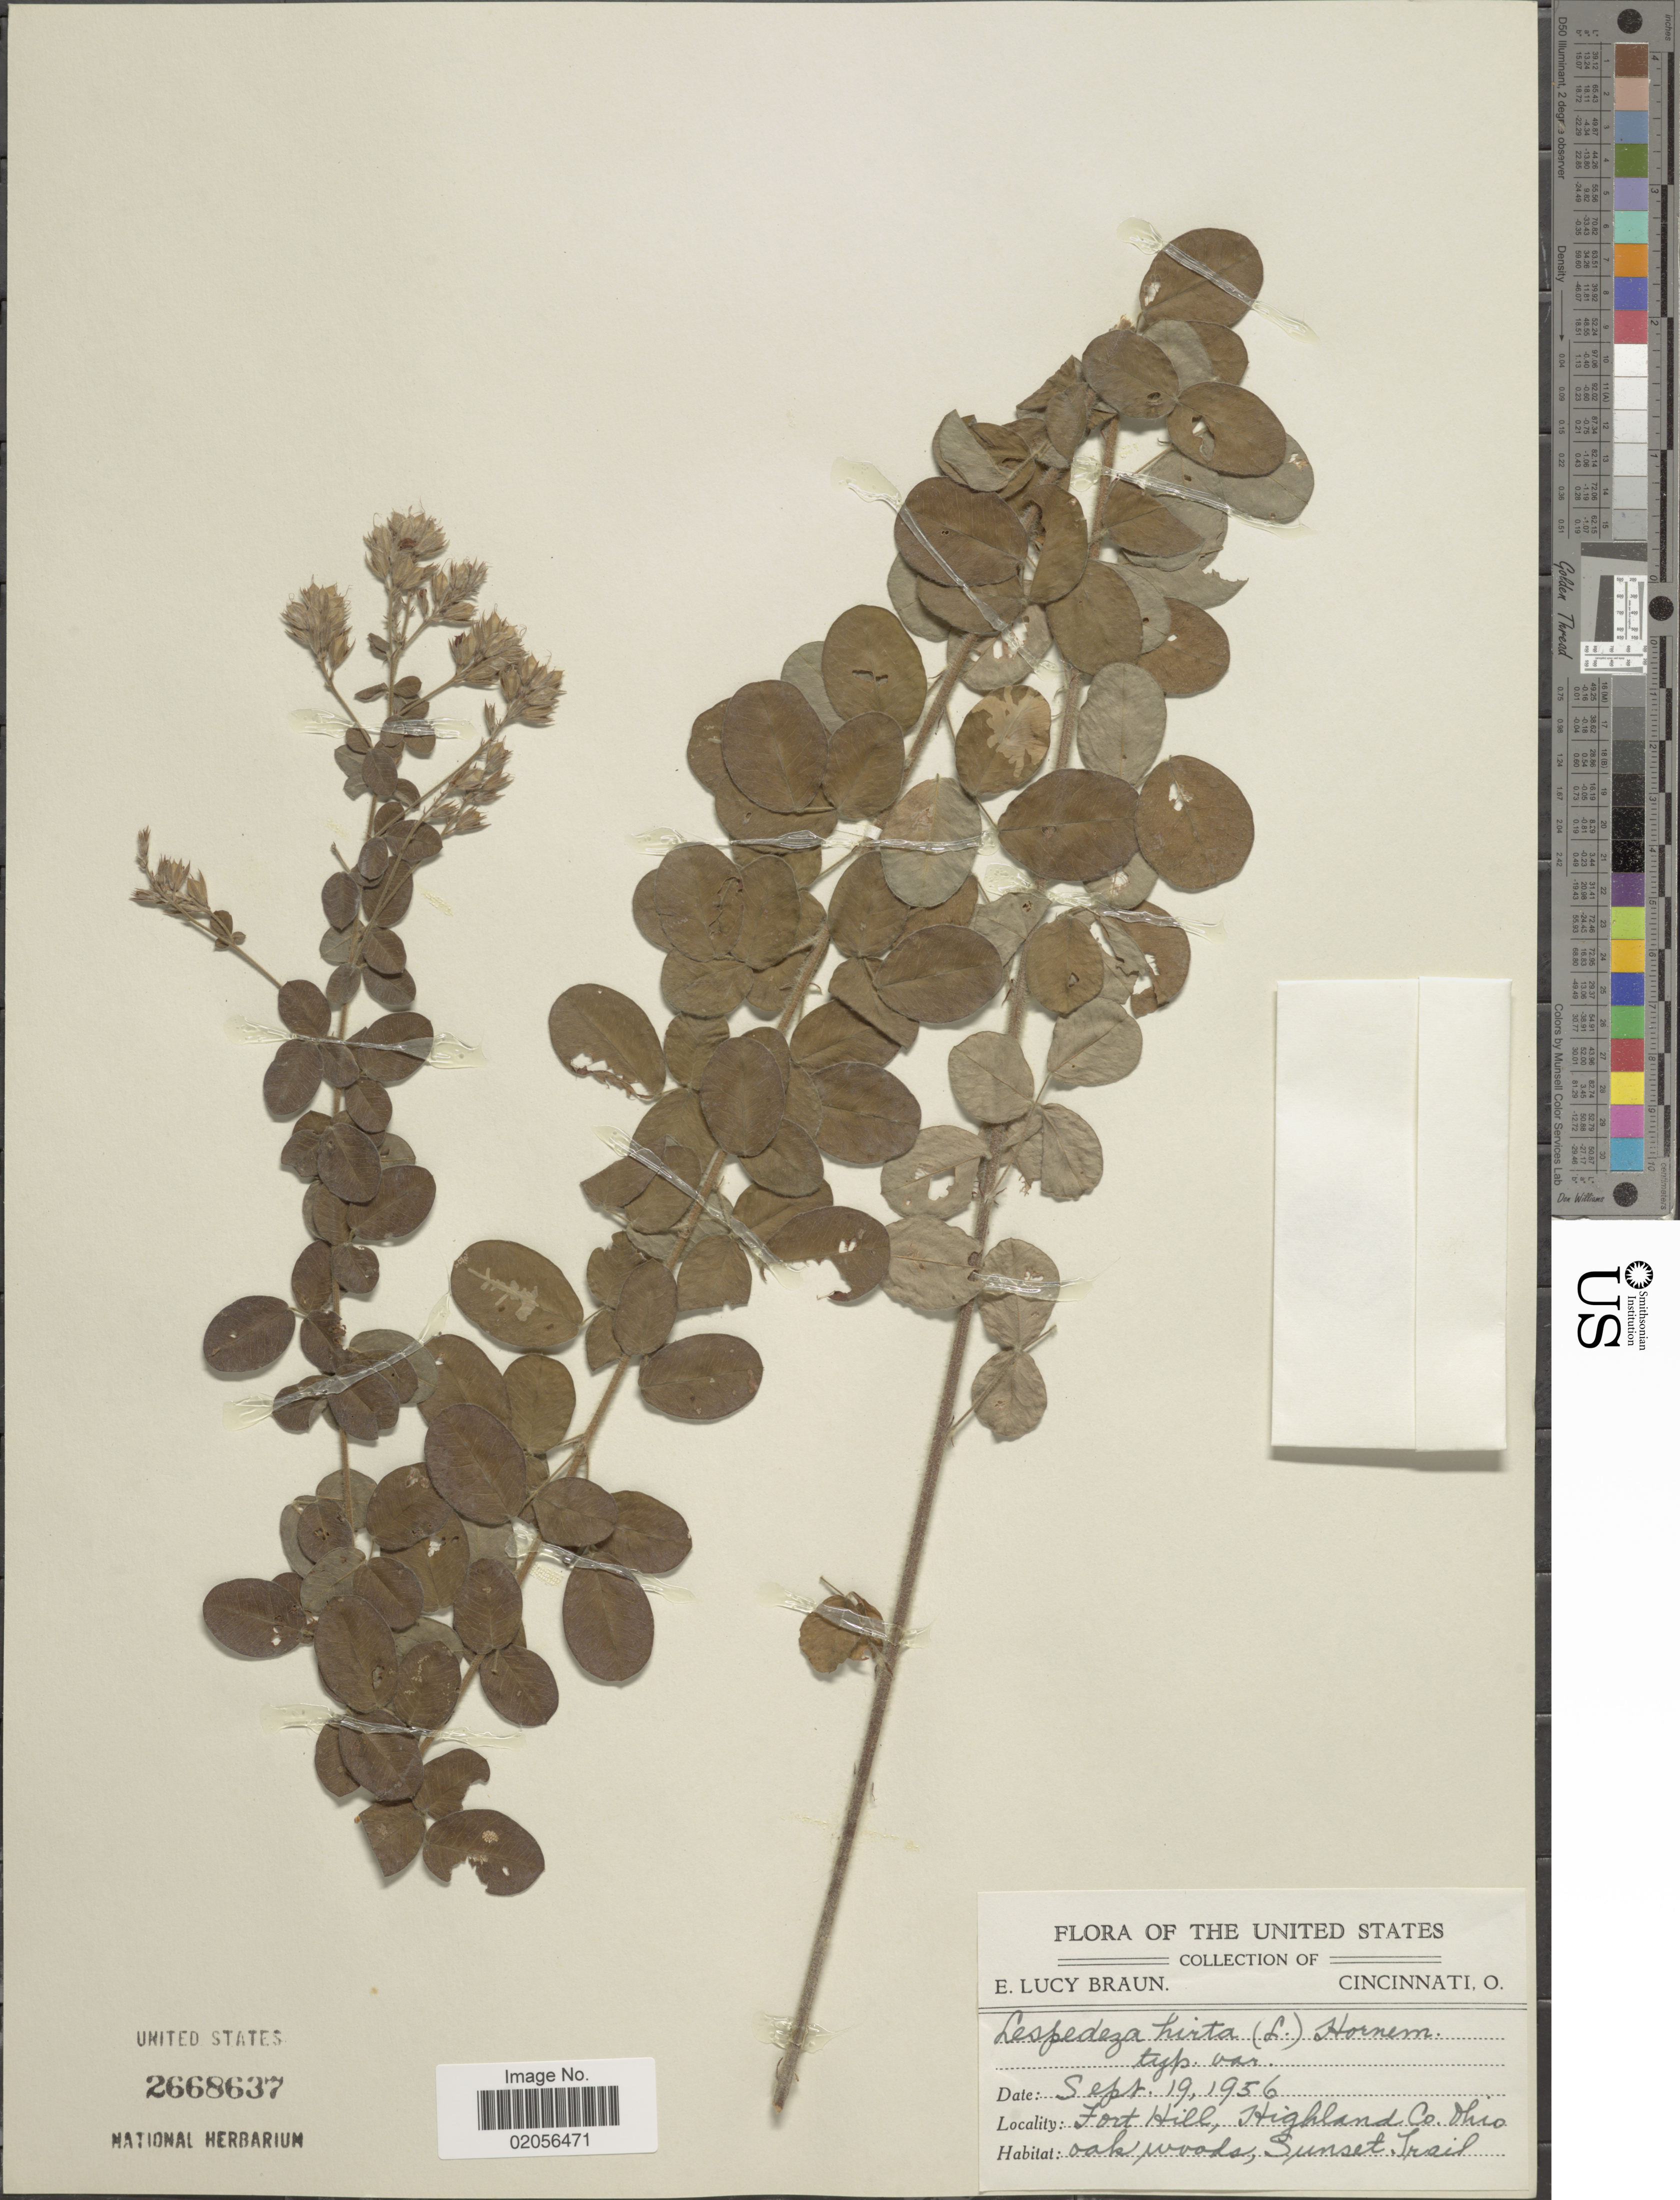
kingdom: Plantae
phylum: Tracheophyta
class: Magnoliopsida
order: Fabales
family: Fabaceae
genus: Lespedeza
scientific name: Lespedeza hirta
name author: (L.) Hornem.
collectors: E. L. Braun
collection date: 1956-09-19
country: United States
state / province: Ohio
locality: Fort Hill, Highland Co. oak woods, Sunset Trail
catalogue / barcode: US 2668637